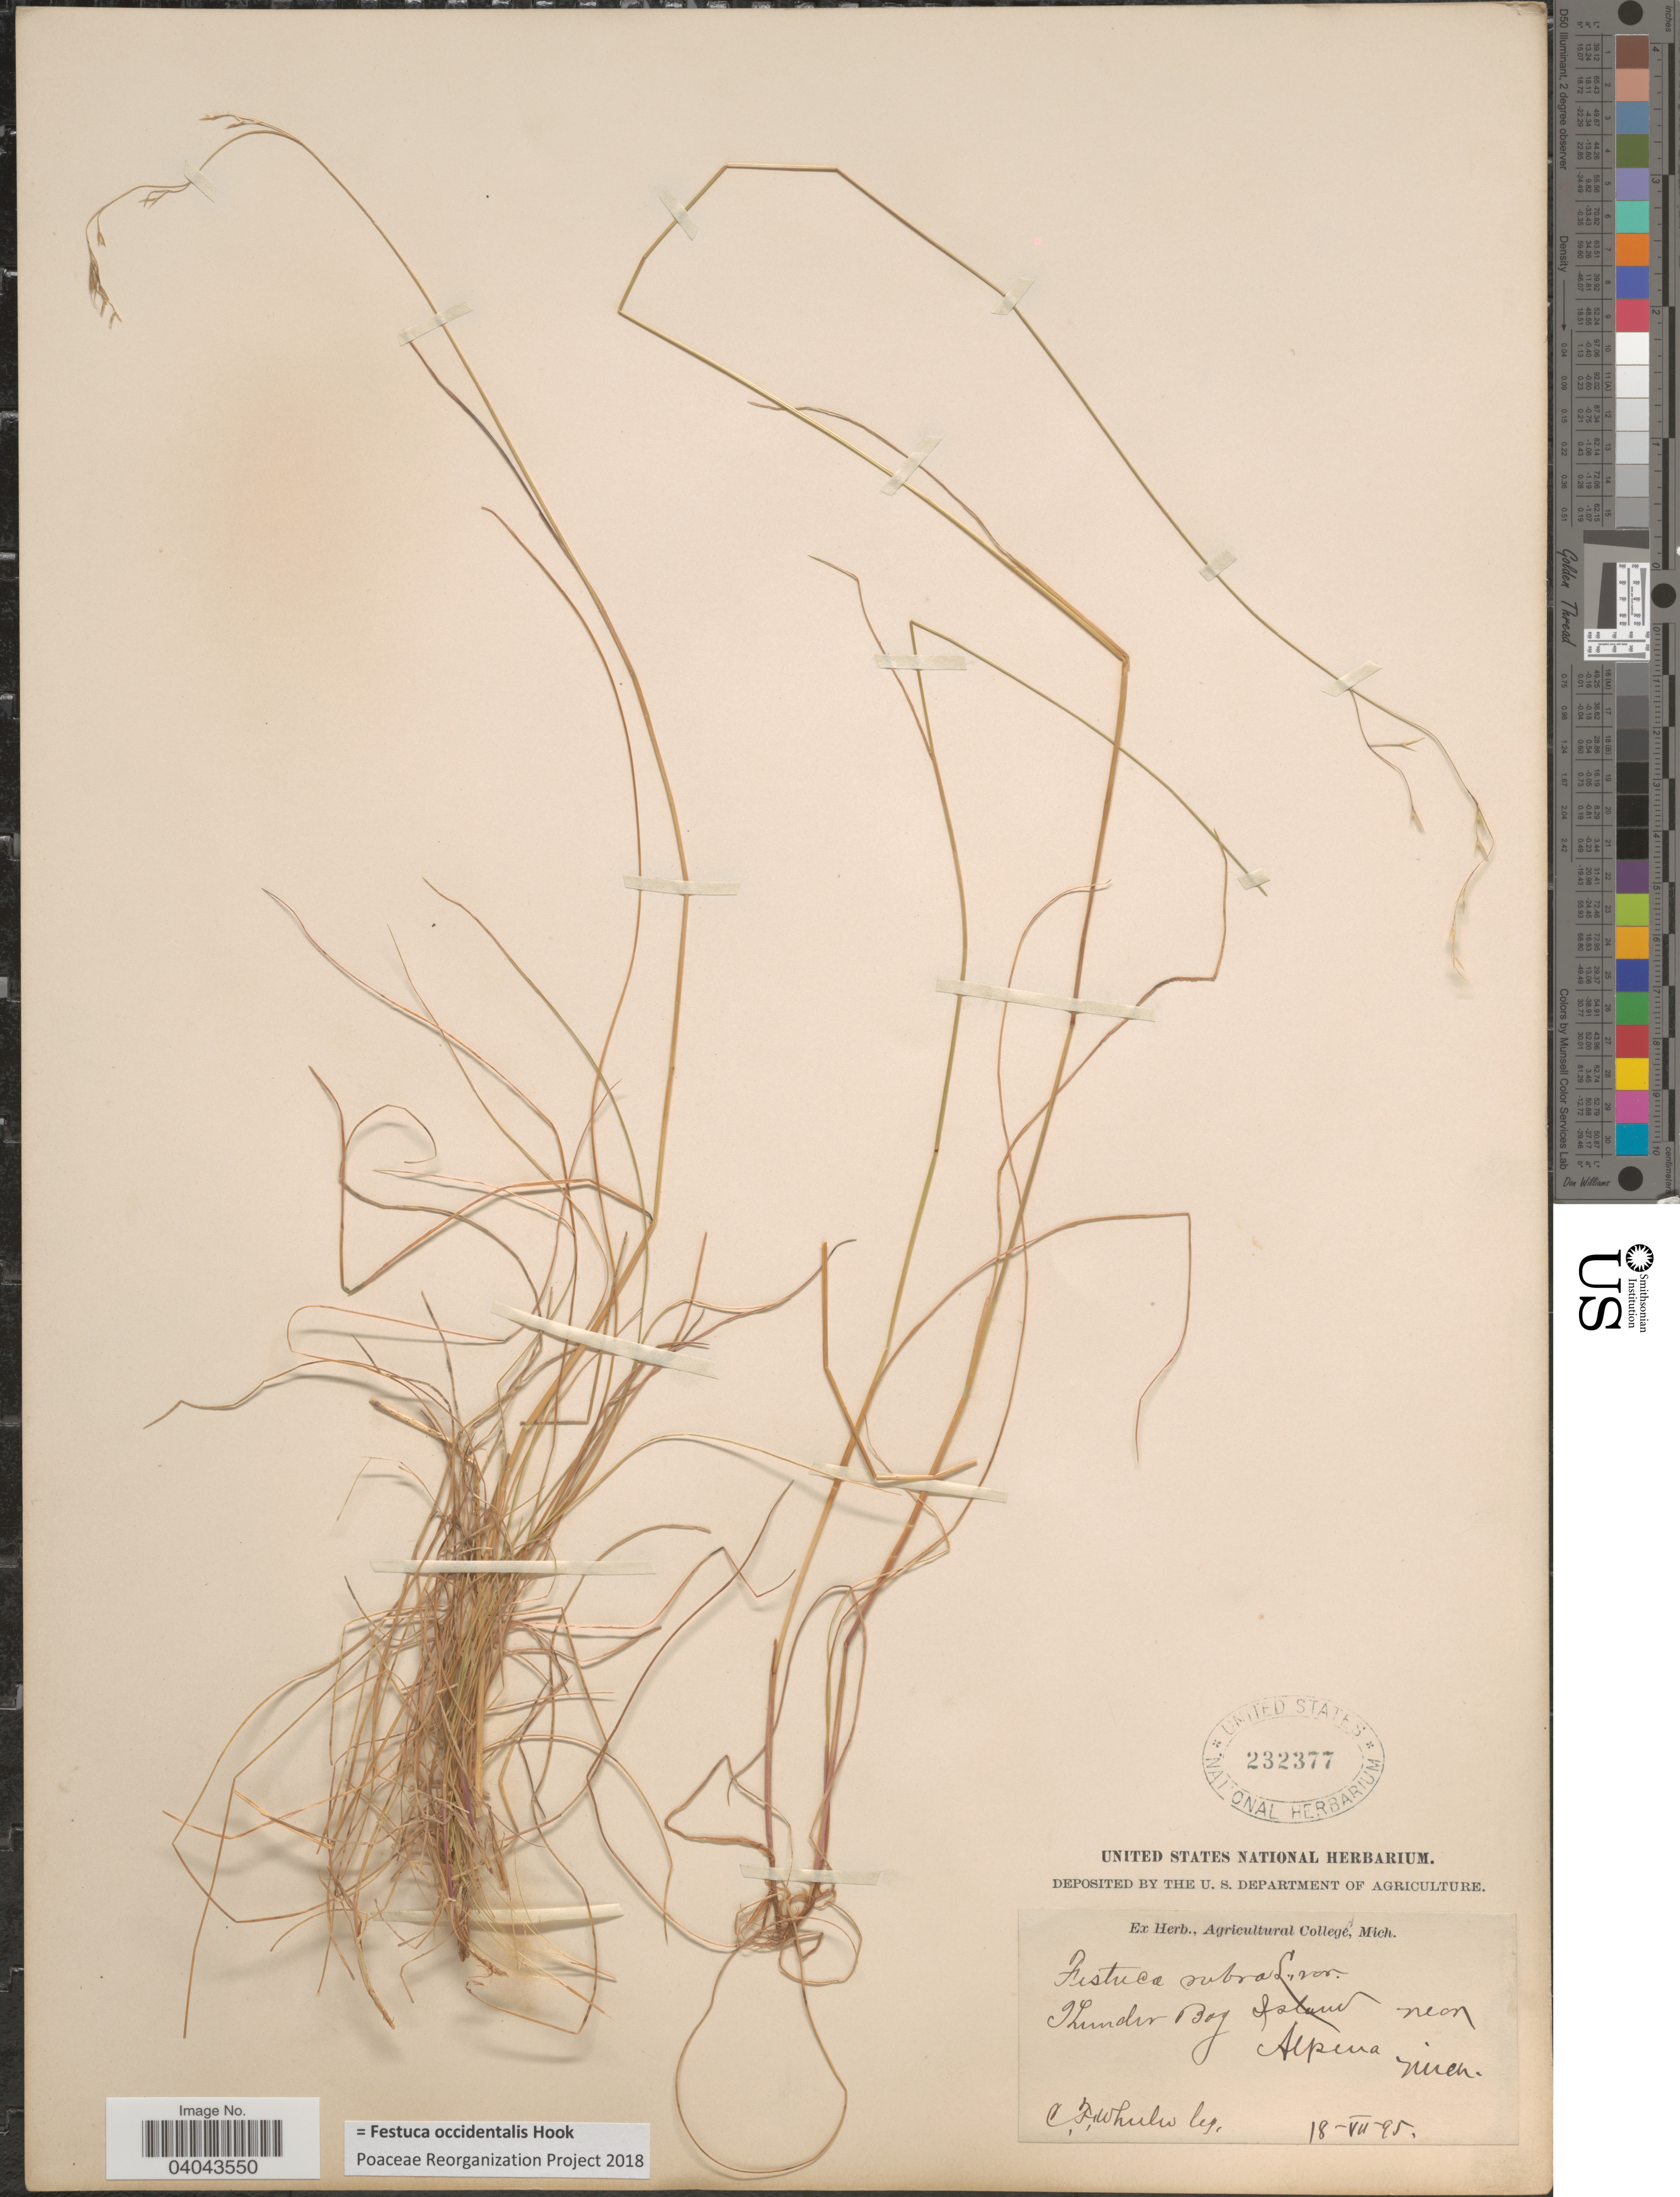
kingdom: Plantae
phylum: Tracheophyta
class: Liliopsida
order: Poales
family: Poaceae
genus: Festuca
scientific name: Festuca occidentalis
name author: Hook.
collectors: C. Wheeler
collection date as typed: Transcribed d/m/y: 18/7/95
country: United States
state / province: Michigan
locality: Thunder Bay Island near Alpena river.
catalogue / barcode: US 232377